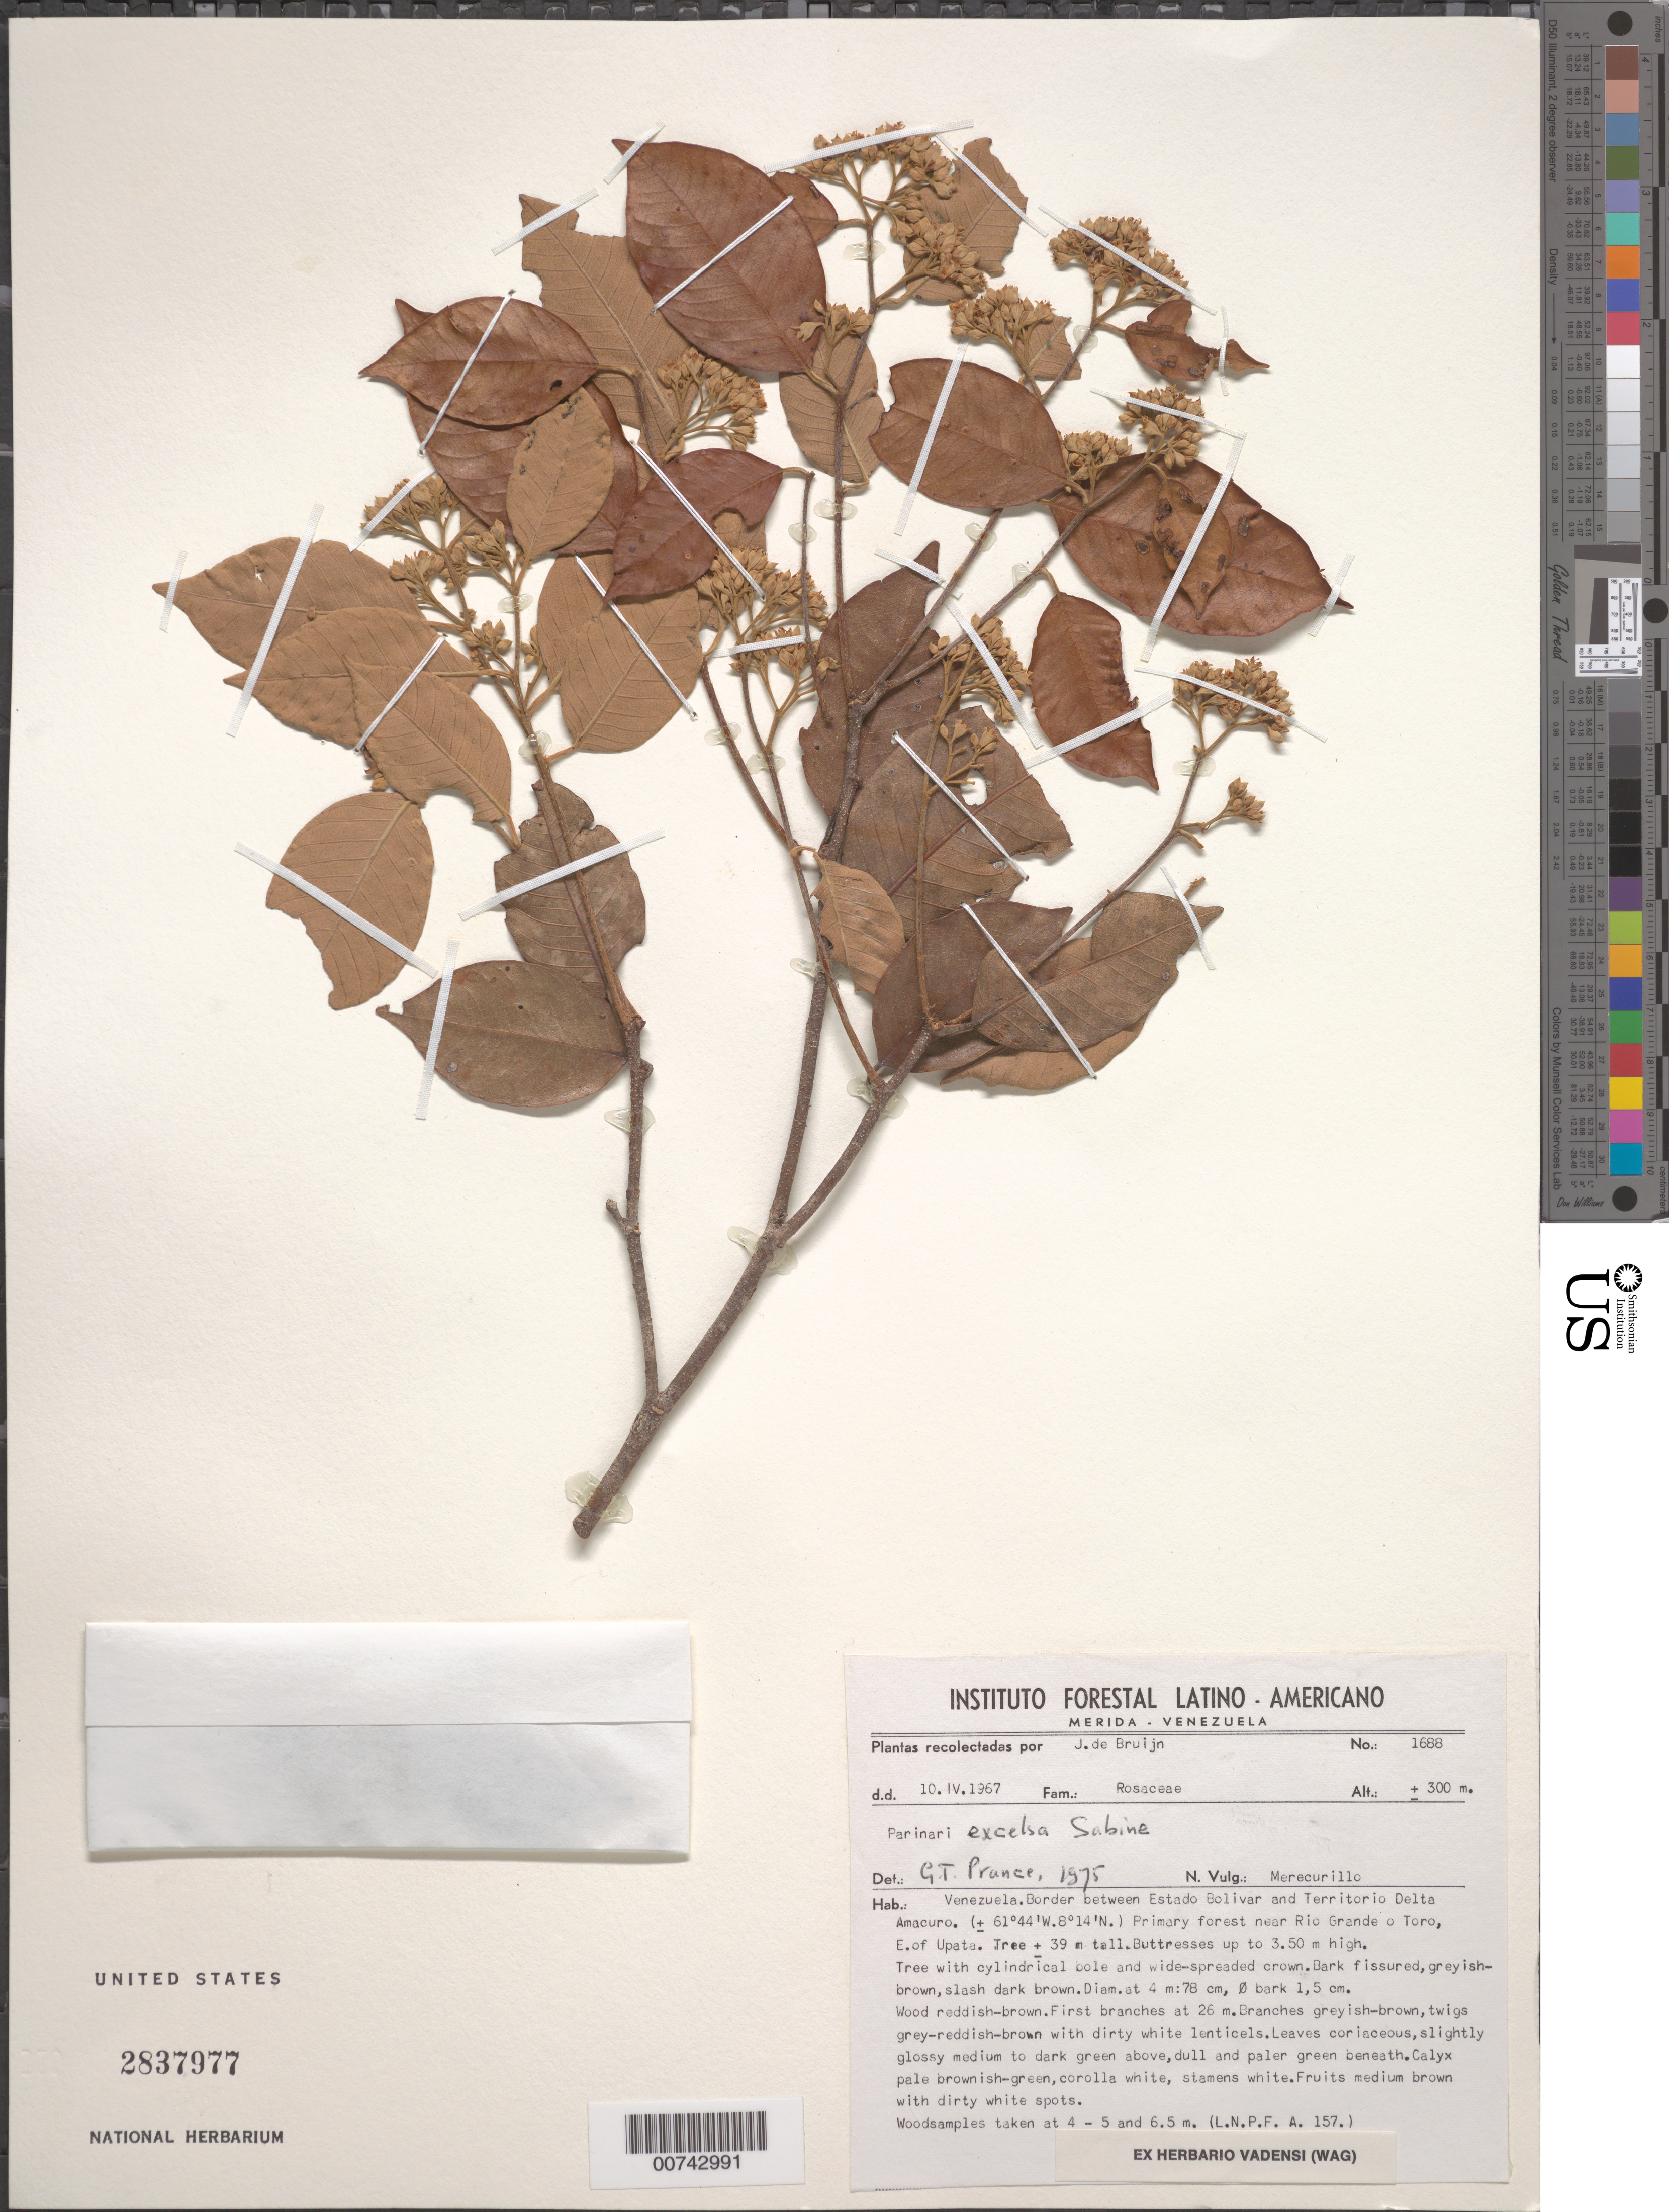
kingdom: Plantae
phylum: Tracheophyta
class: Magnoliopsida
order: Malpighiales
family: Chrysobalanaceae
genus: Parinari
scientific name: Parinari excelsa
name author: Sabine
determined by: Prance, G. T.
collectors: J. Bruijn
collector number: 1688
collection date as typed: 10-Apr-67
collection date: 1967-04-10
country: Venezuela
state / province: Bolívar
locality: Estado Bolívar and Territorío Delta Amacuro border, near Río Grande o Toro, E of Upata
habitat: Primary forest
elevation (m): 300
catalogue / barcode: US 2837977